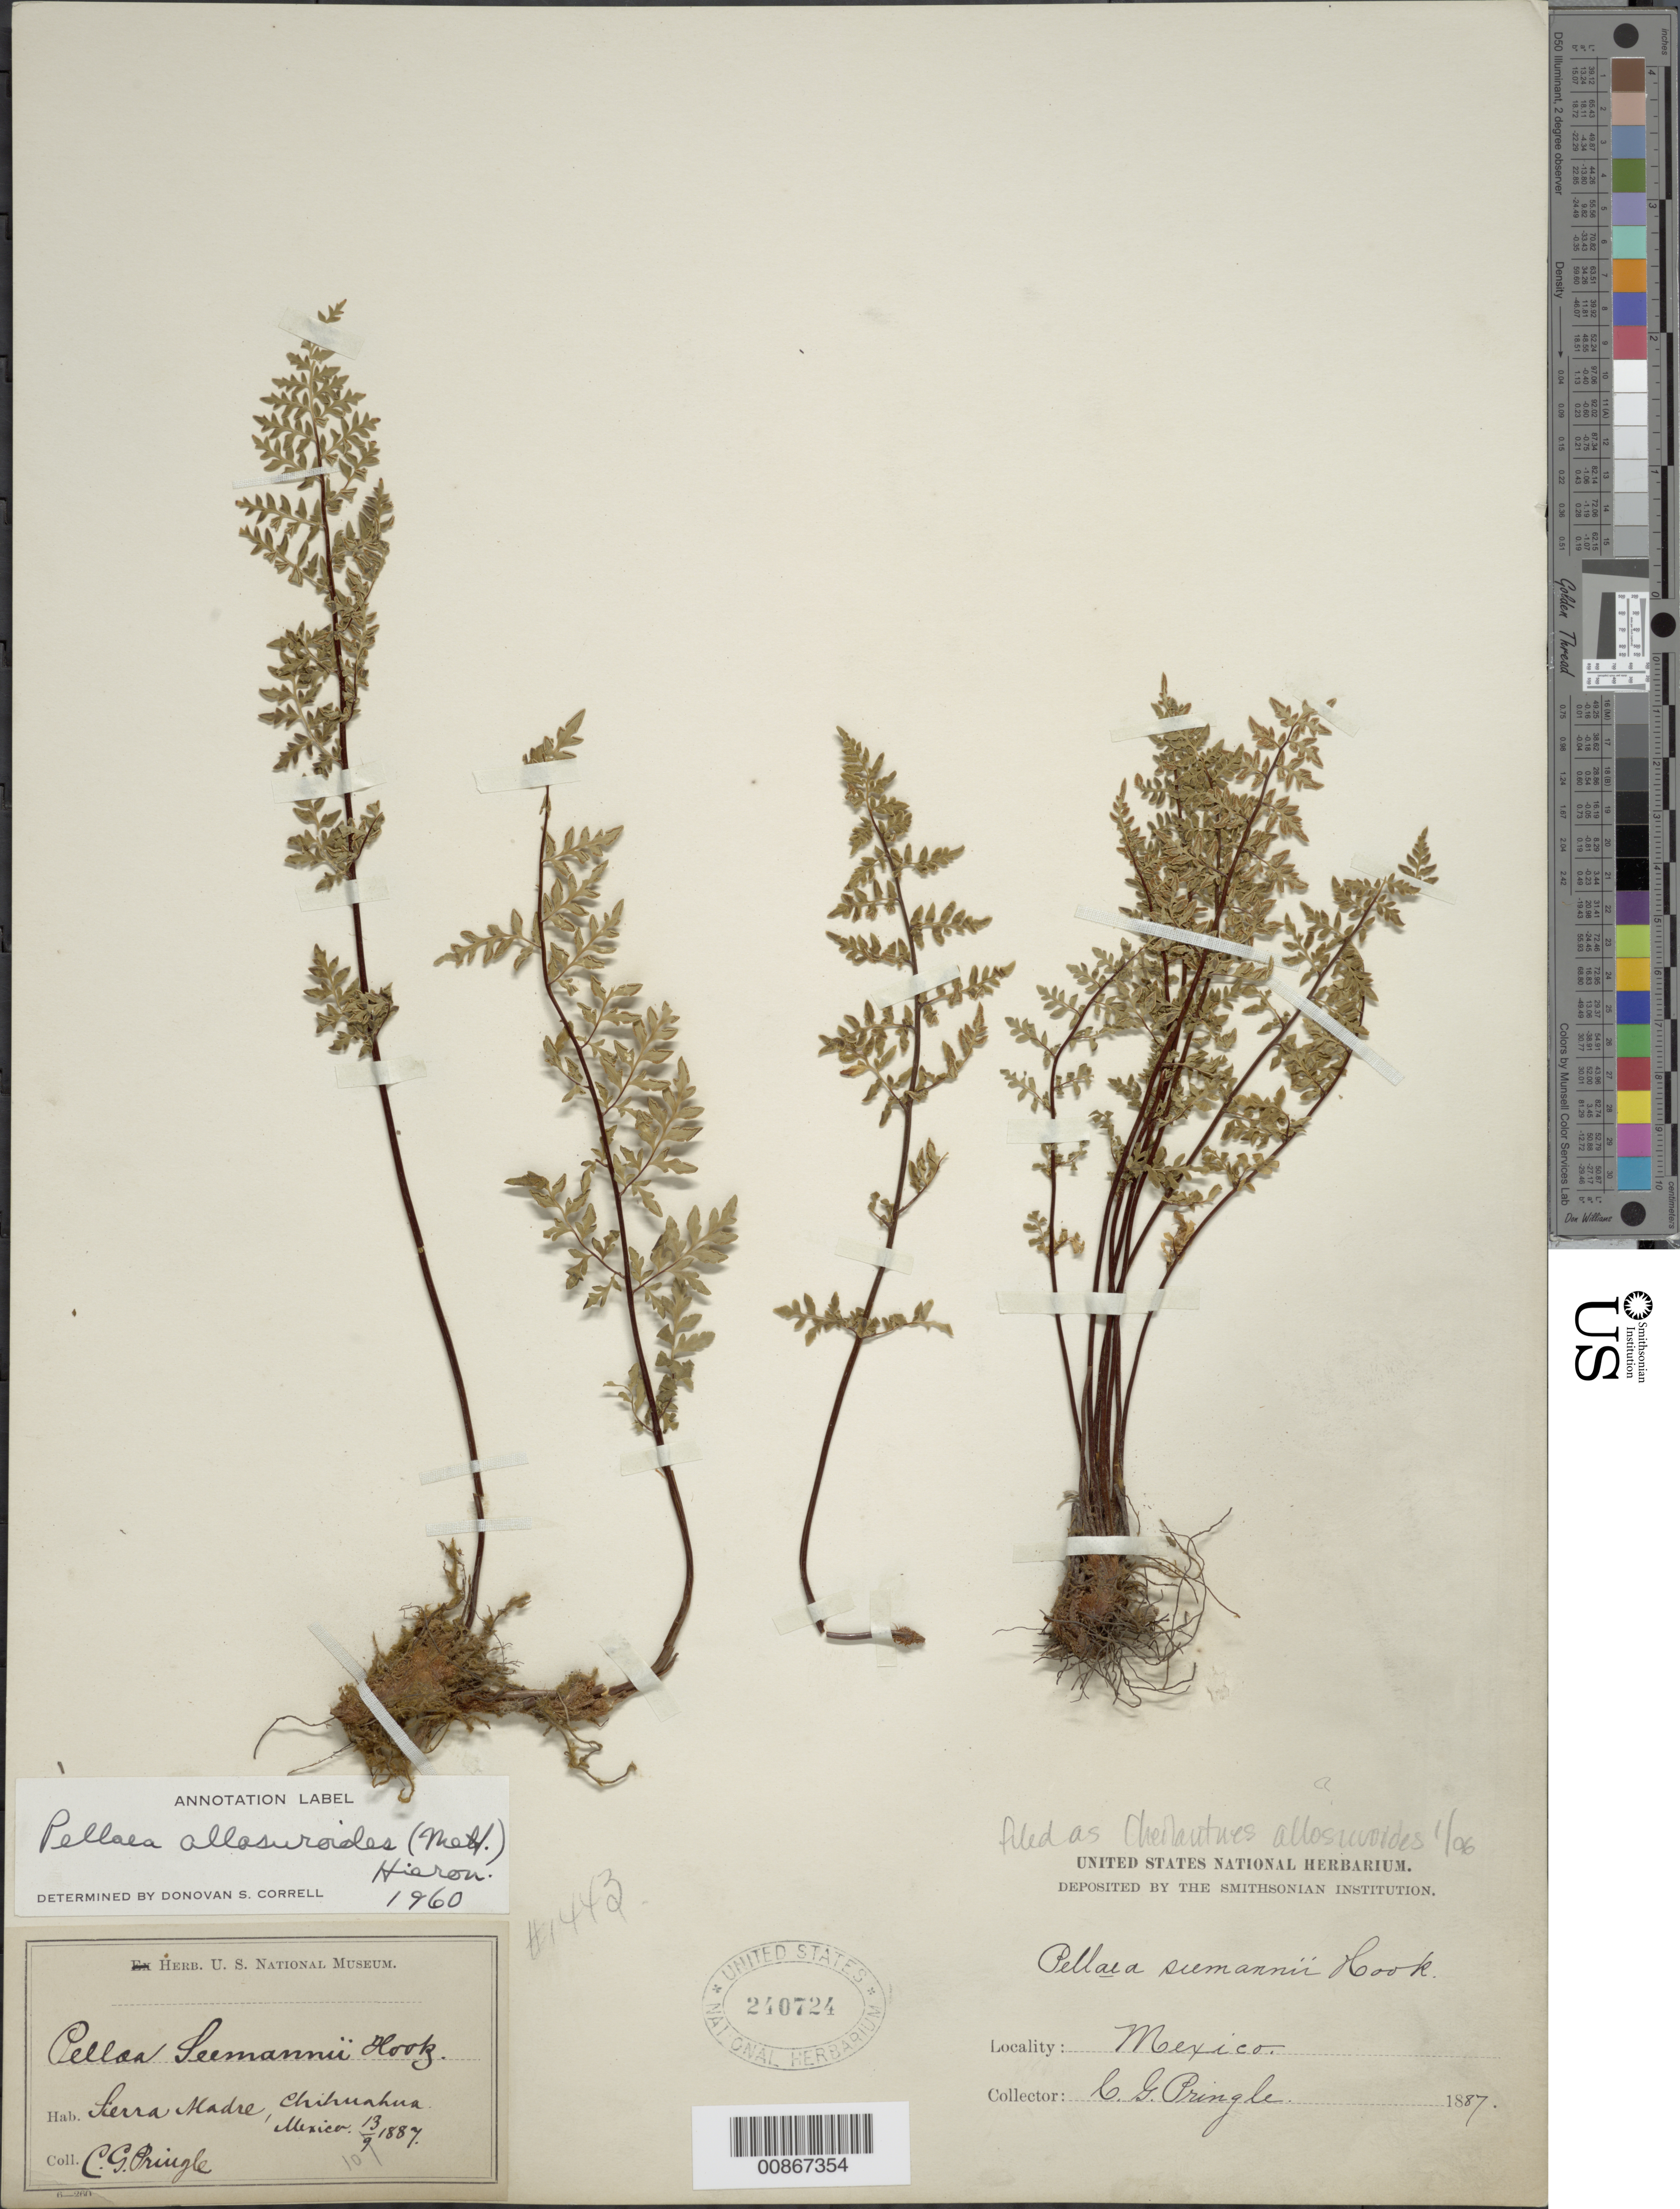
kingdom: Plantae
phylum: Tracheophyta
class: Polypodiopsida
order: Polypodiales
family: Pteridaceae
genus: Myriopteris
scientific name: Myriopteris allosuroides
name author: (Mett.) Grusz & Windham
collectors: C. G. Pringle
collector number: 1443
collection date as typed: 13 Oct 1887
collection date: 1887-10-13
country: Mexico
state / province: Chihuahua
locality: Sierra Madre, Chihuahua.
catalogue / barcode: US 240724